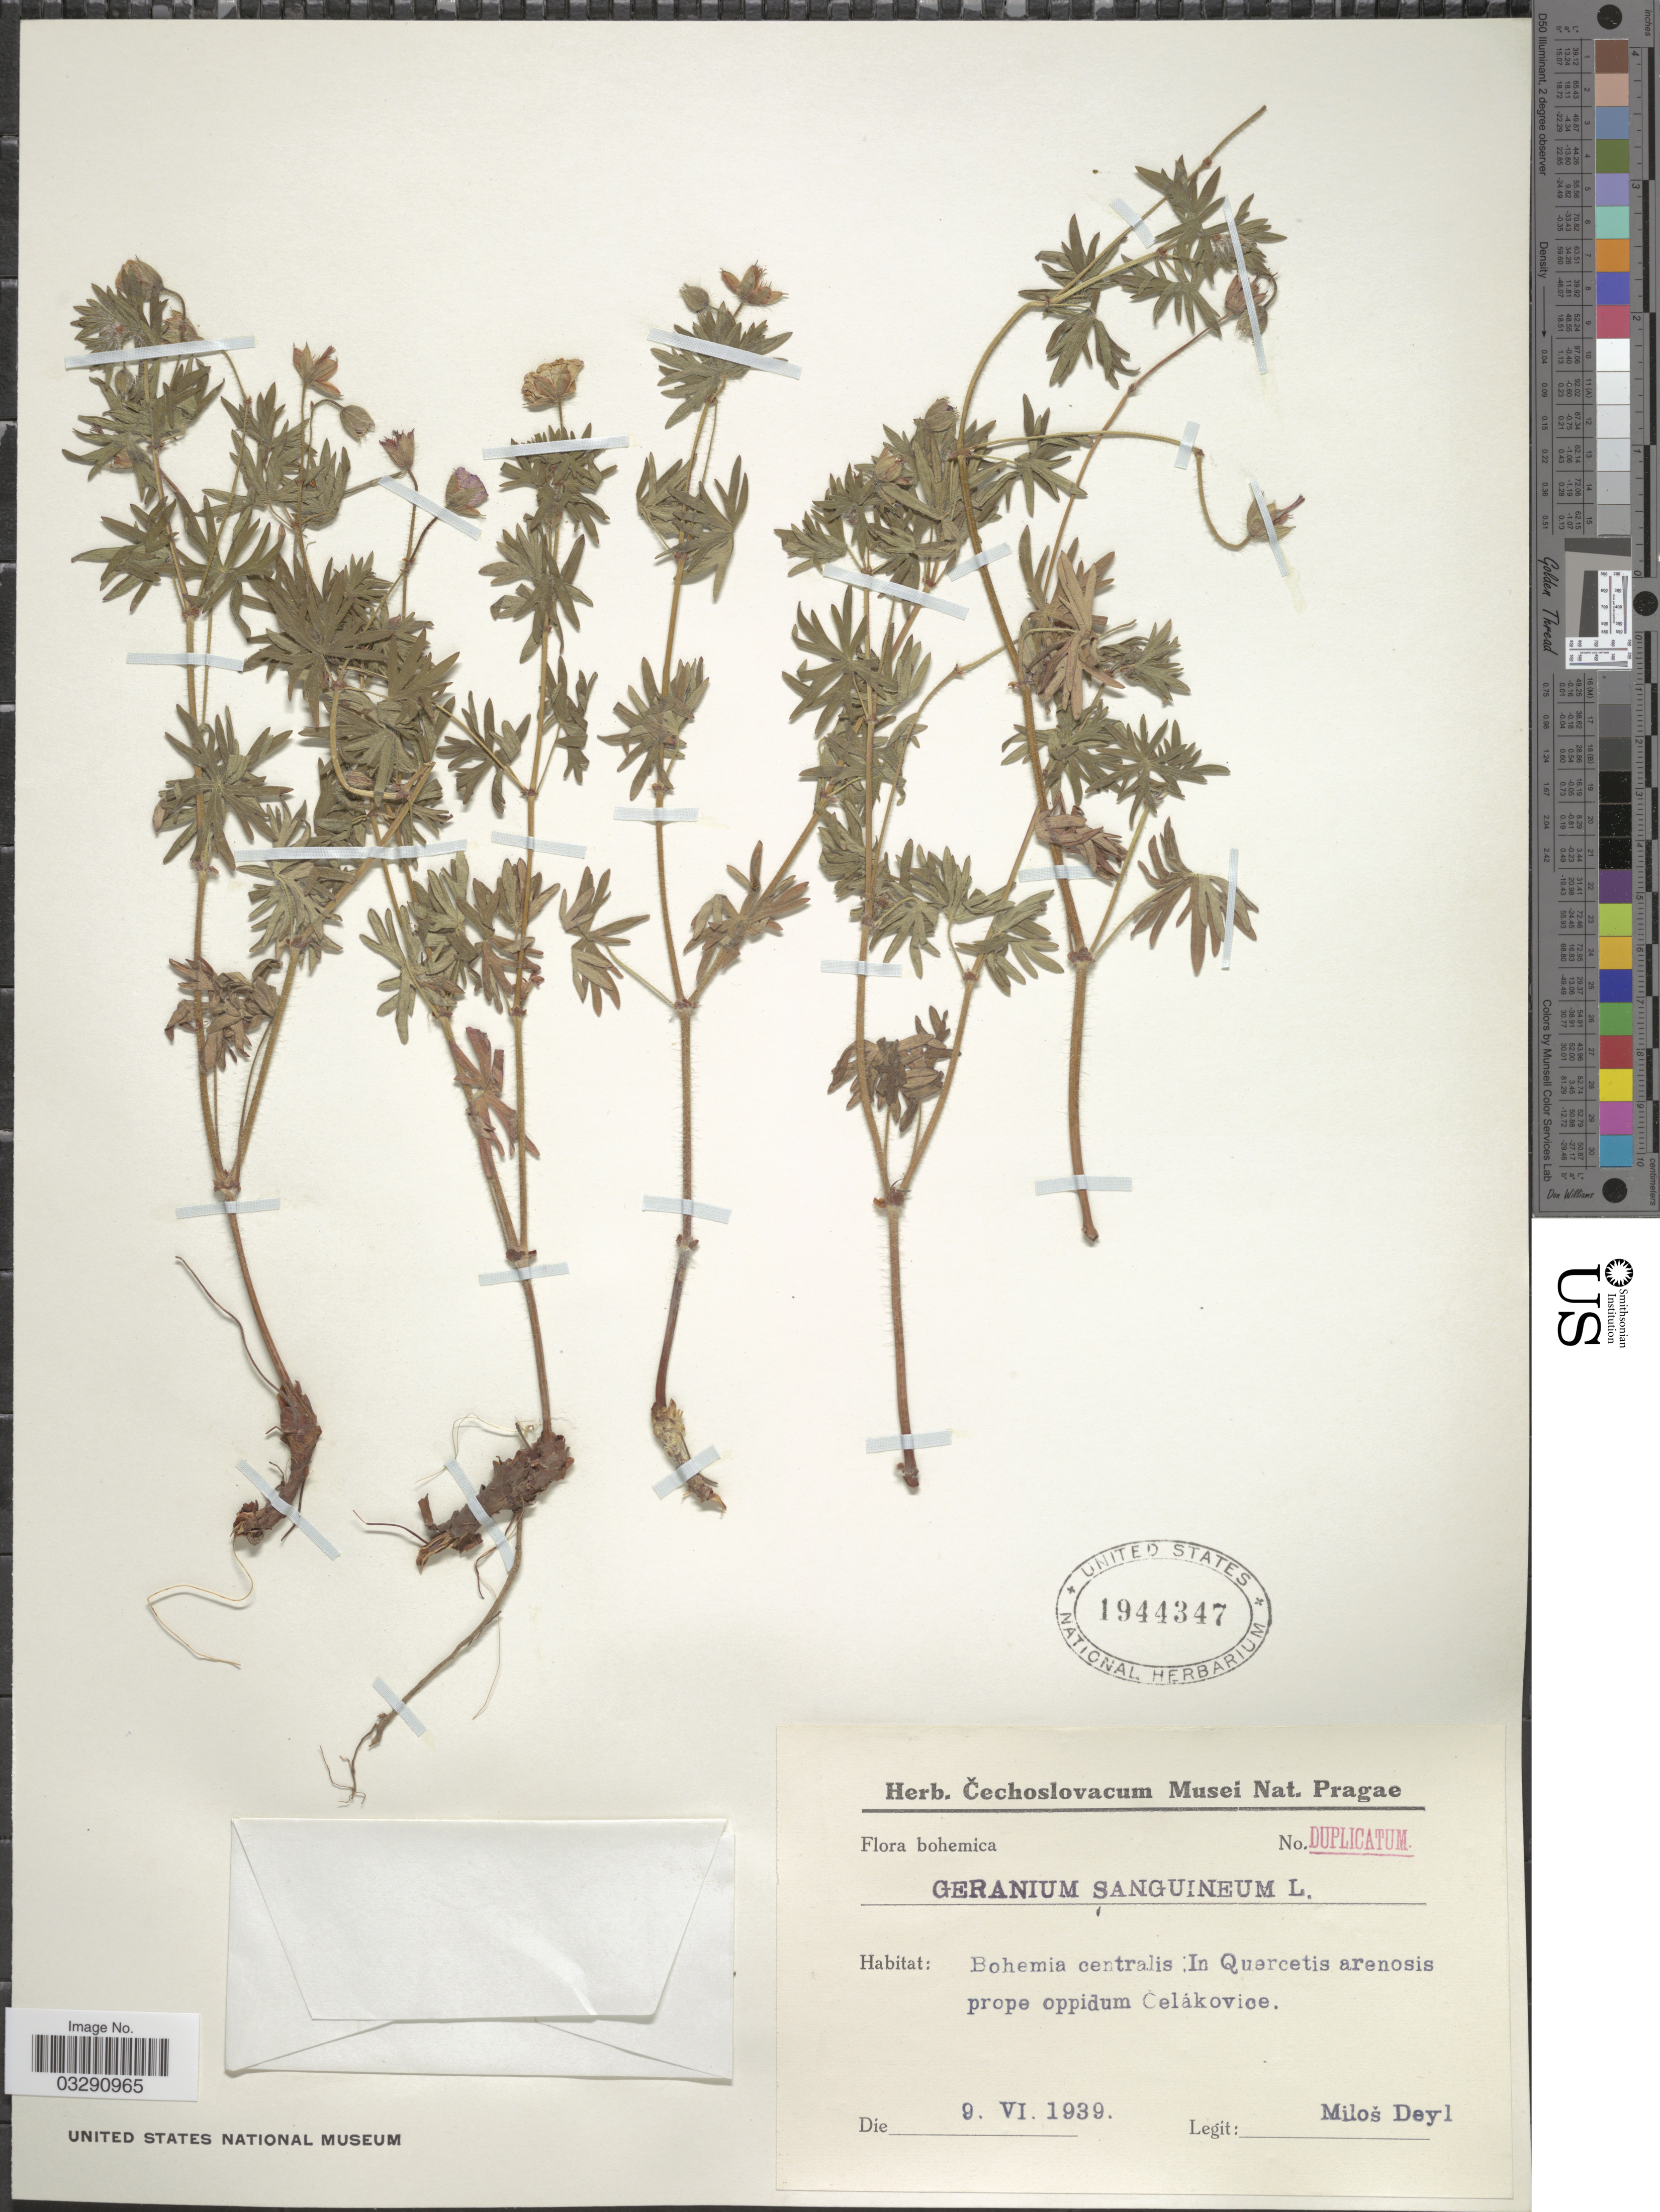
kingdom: Plantae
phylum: Tracheophyta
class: Magnoliopsida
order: Geraniales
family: Geraniaceae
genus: Geranium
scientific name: Geranium sanguineum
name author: L.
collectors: M. Deyl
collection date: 1939-06-09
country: Czechia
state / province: Central Bohemian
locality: Bohemia centralis: In Quercetis arenosis prope oppidum Celákovice.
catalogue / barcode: US 1944347